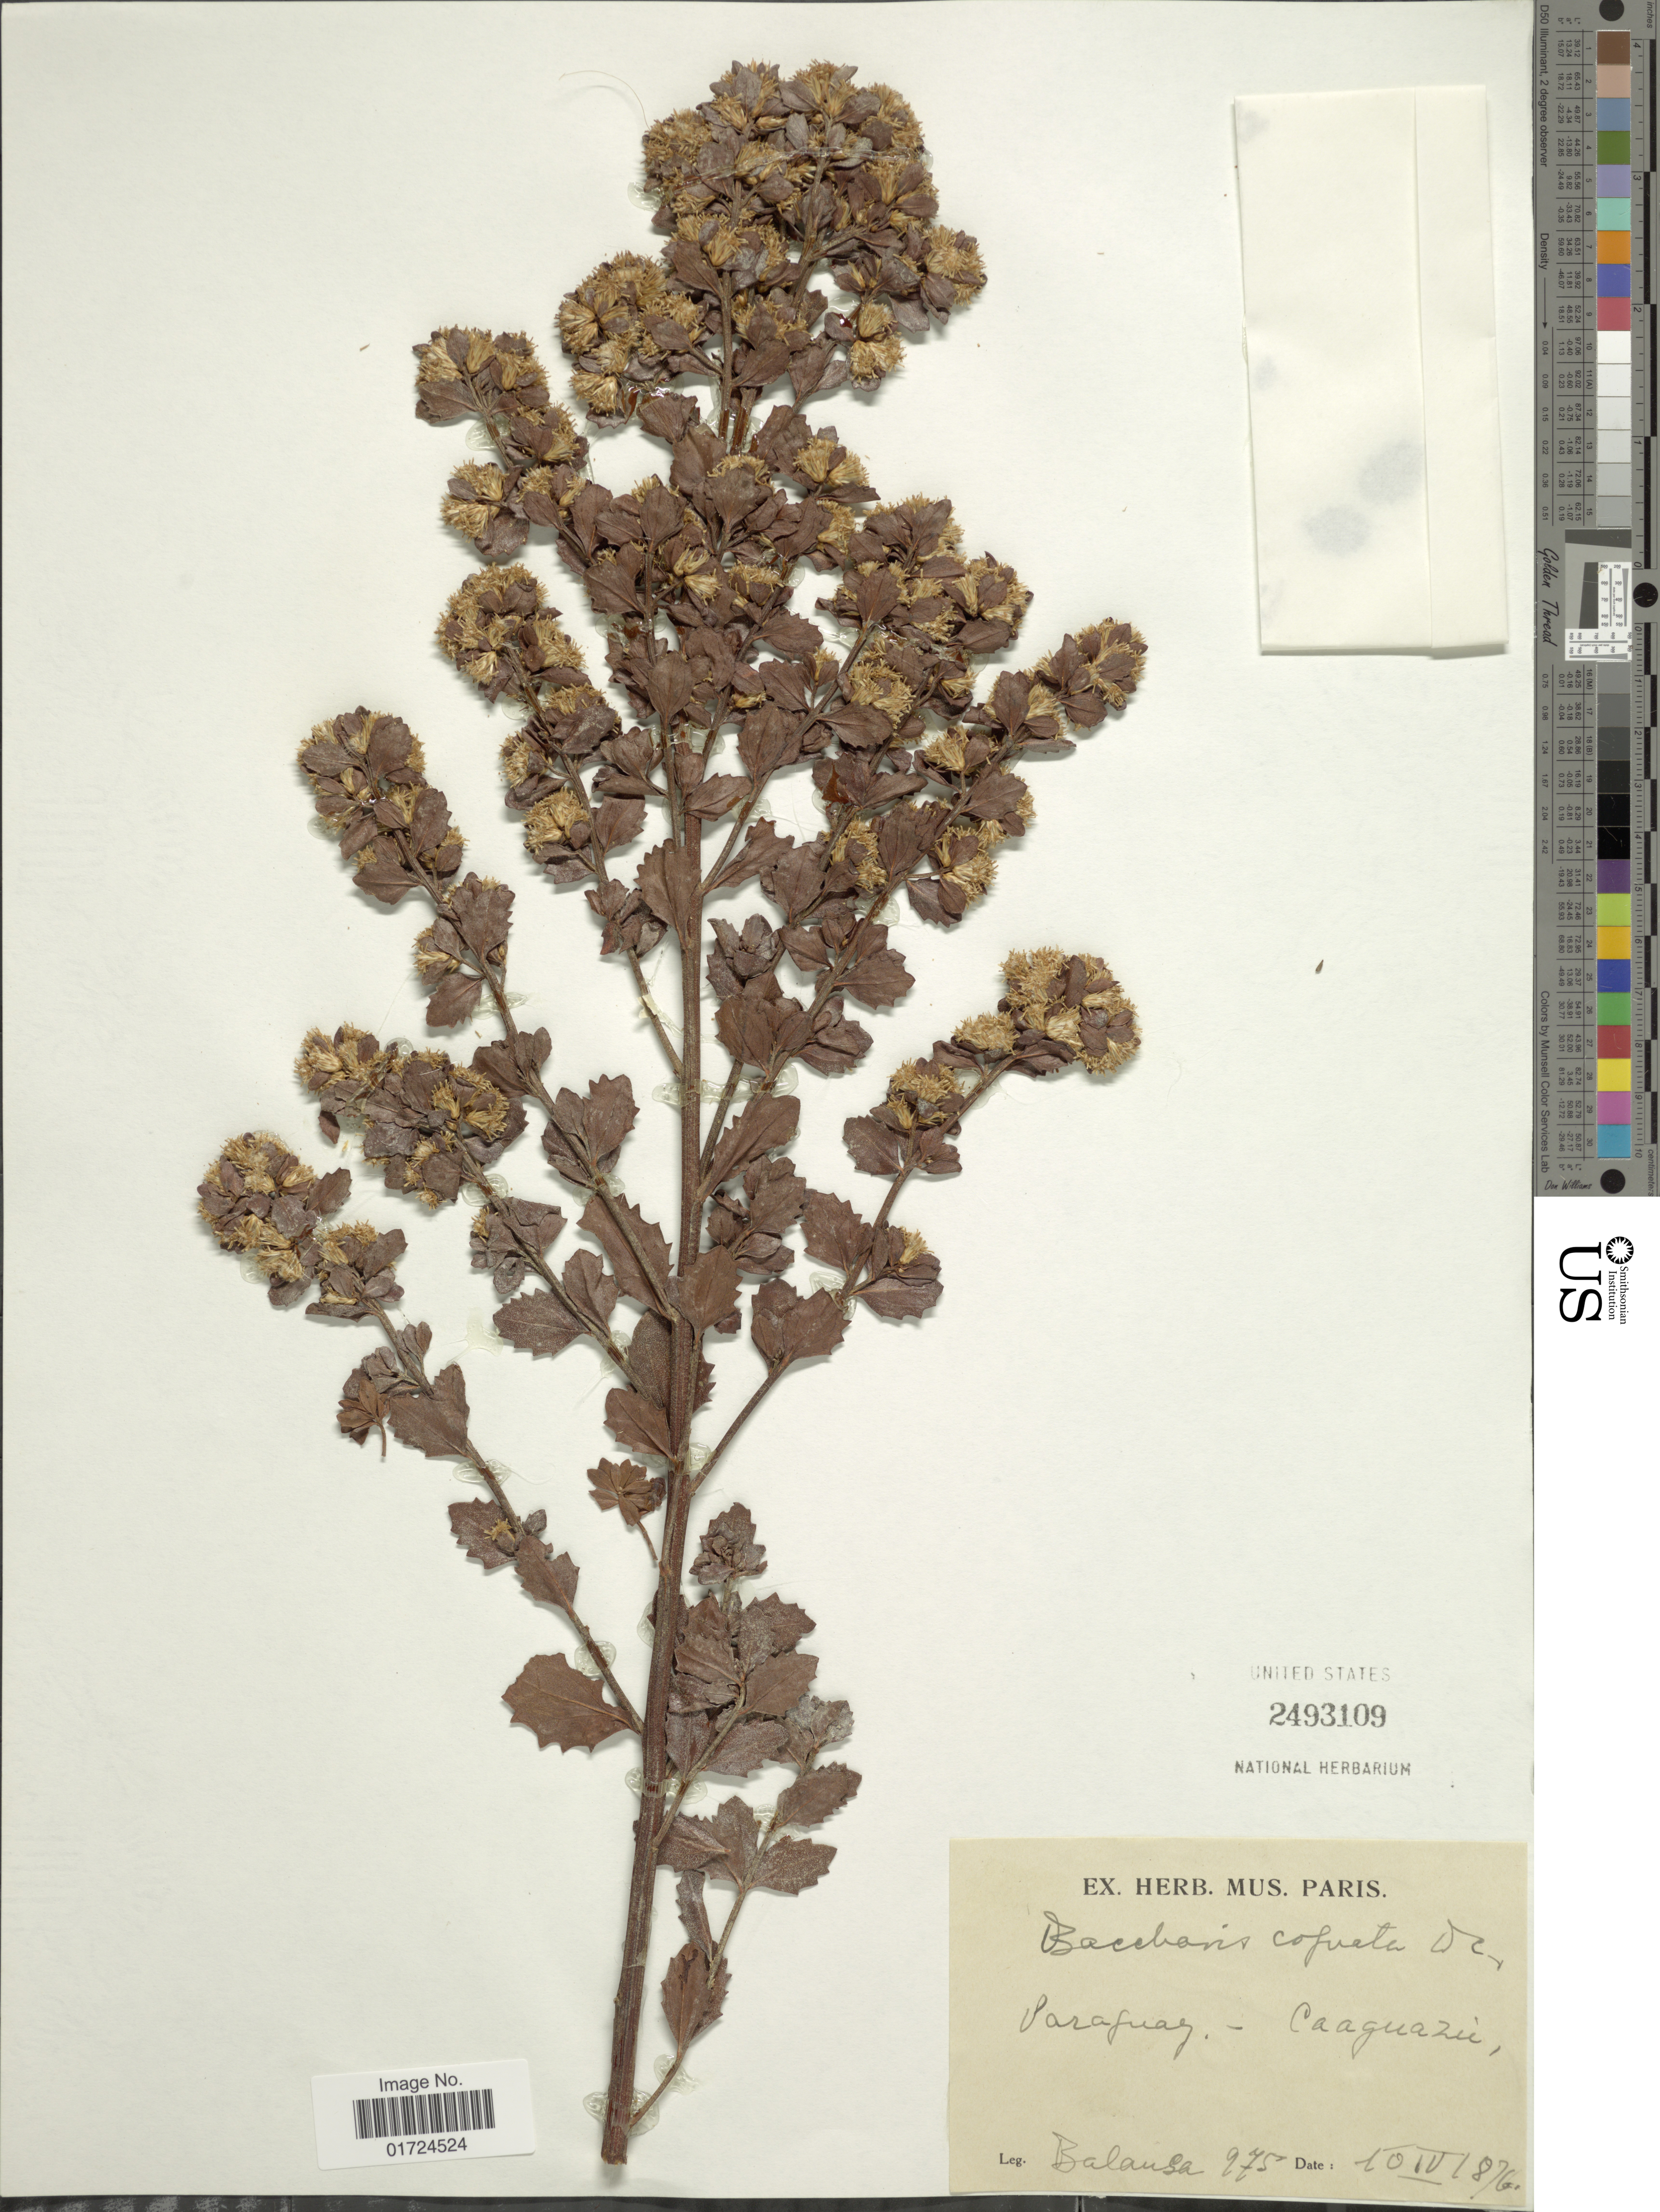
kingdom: Plantae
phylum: Tracheophyta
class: Magnoliopsida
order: Asterales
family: Asteraceae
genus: Baccharis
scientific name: Baccharis cognata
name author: DC.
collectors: -. Balansa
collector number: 975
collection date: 1876-04-10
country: Paraguay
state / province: Caaguazu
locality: Paraguay - Caaguazú.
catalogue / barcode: US 2493109